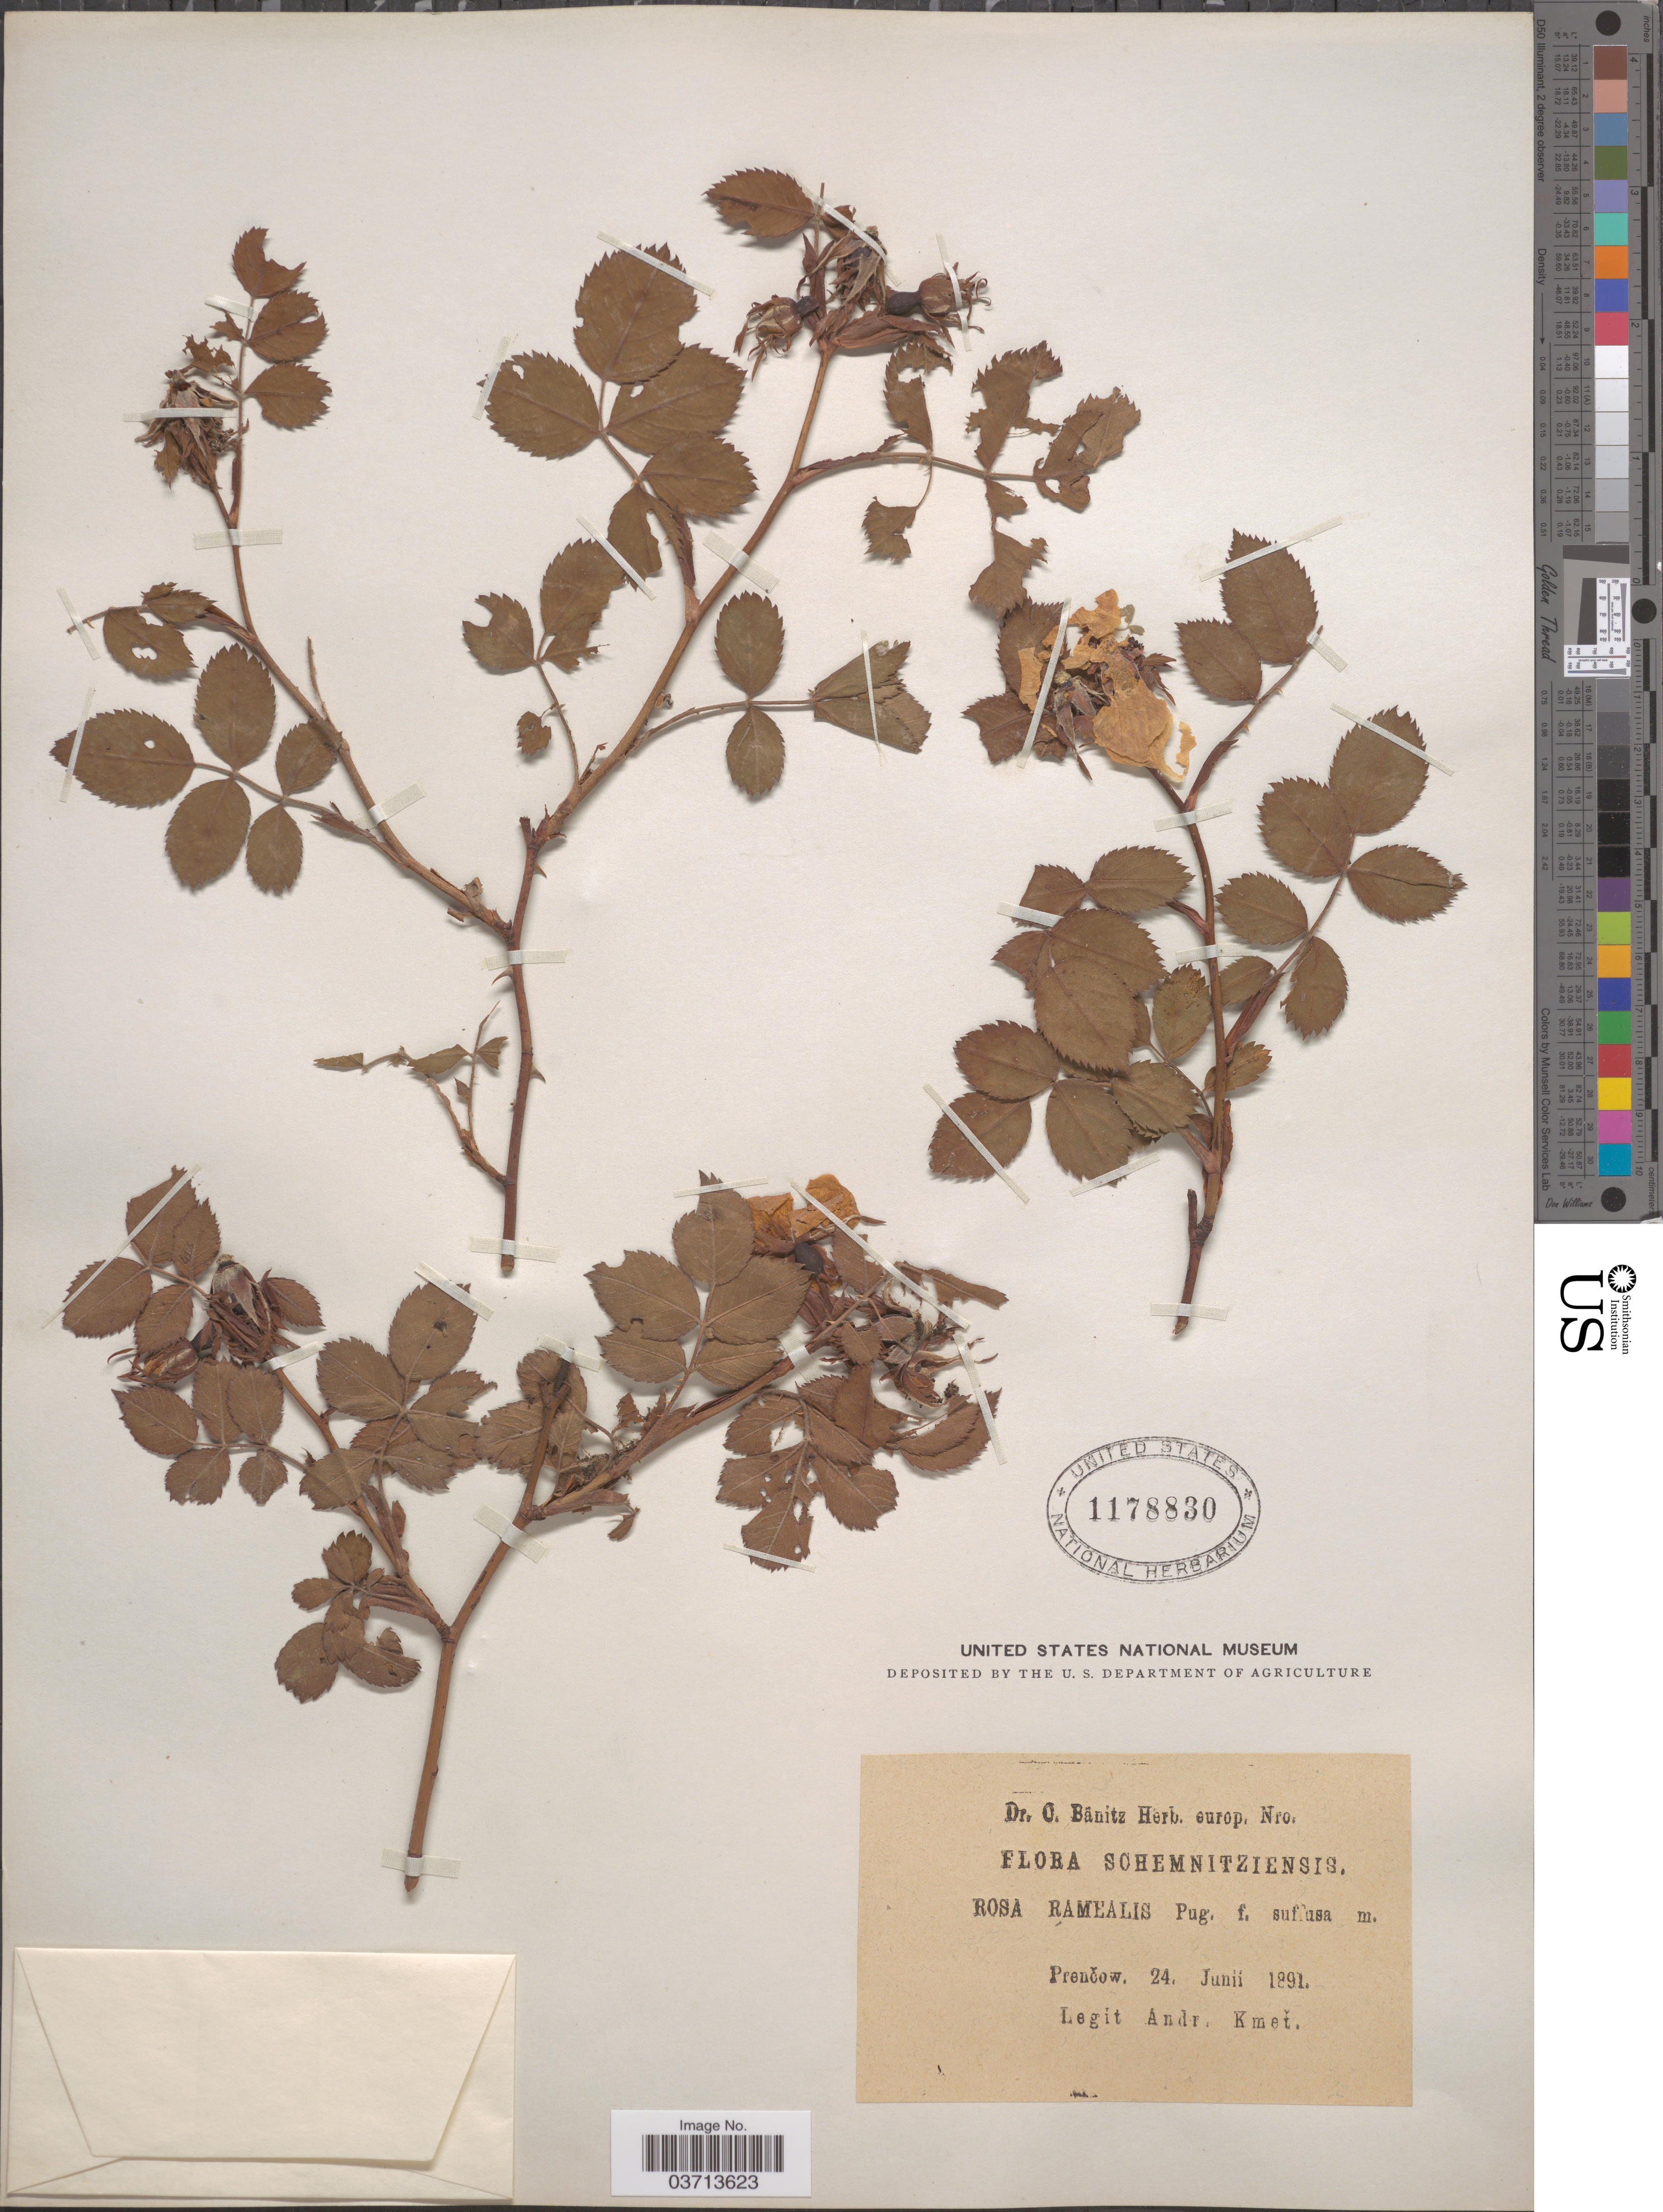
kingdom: Plantae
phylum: Tracheophyta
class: Magnoliopsida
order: Rosales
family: Rosaceae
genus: Rosa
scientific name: Rosa ramealis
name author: Puget ex Baker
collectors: A. Kmet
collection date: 1891-06-24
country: Slovakia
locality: Schemnitziensis. Prenčow.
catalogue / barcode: US 1178830